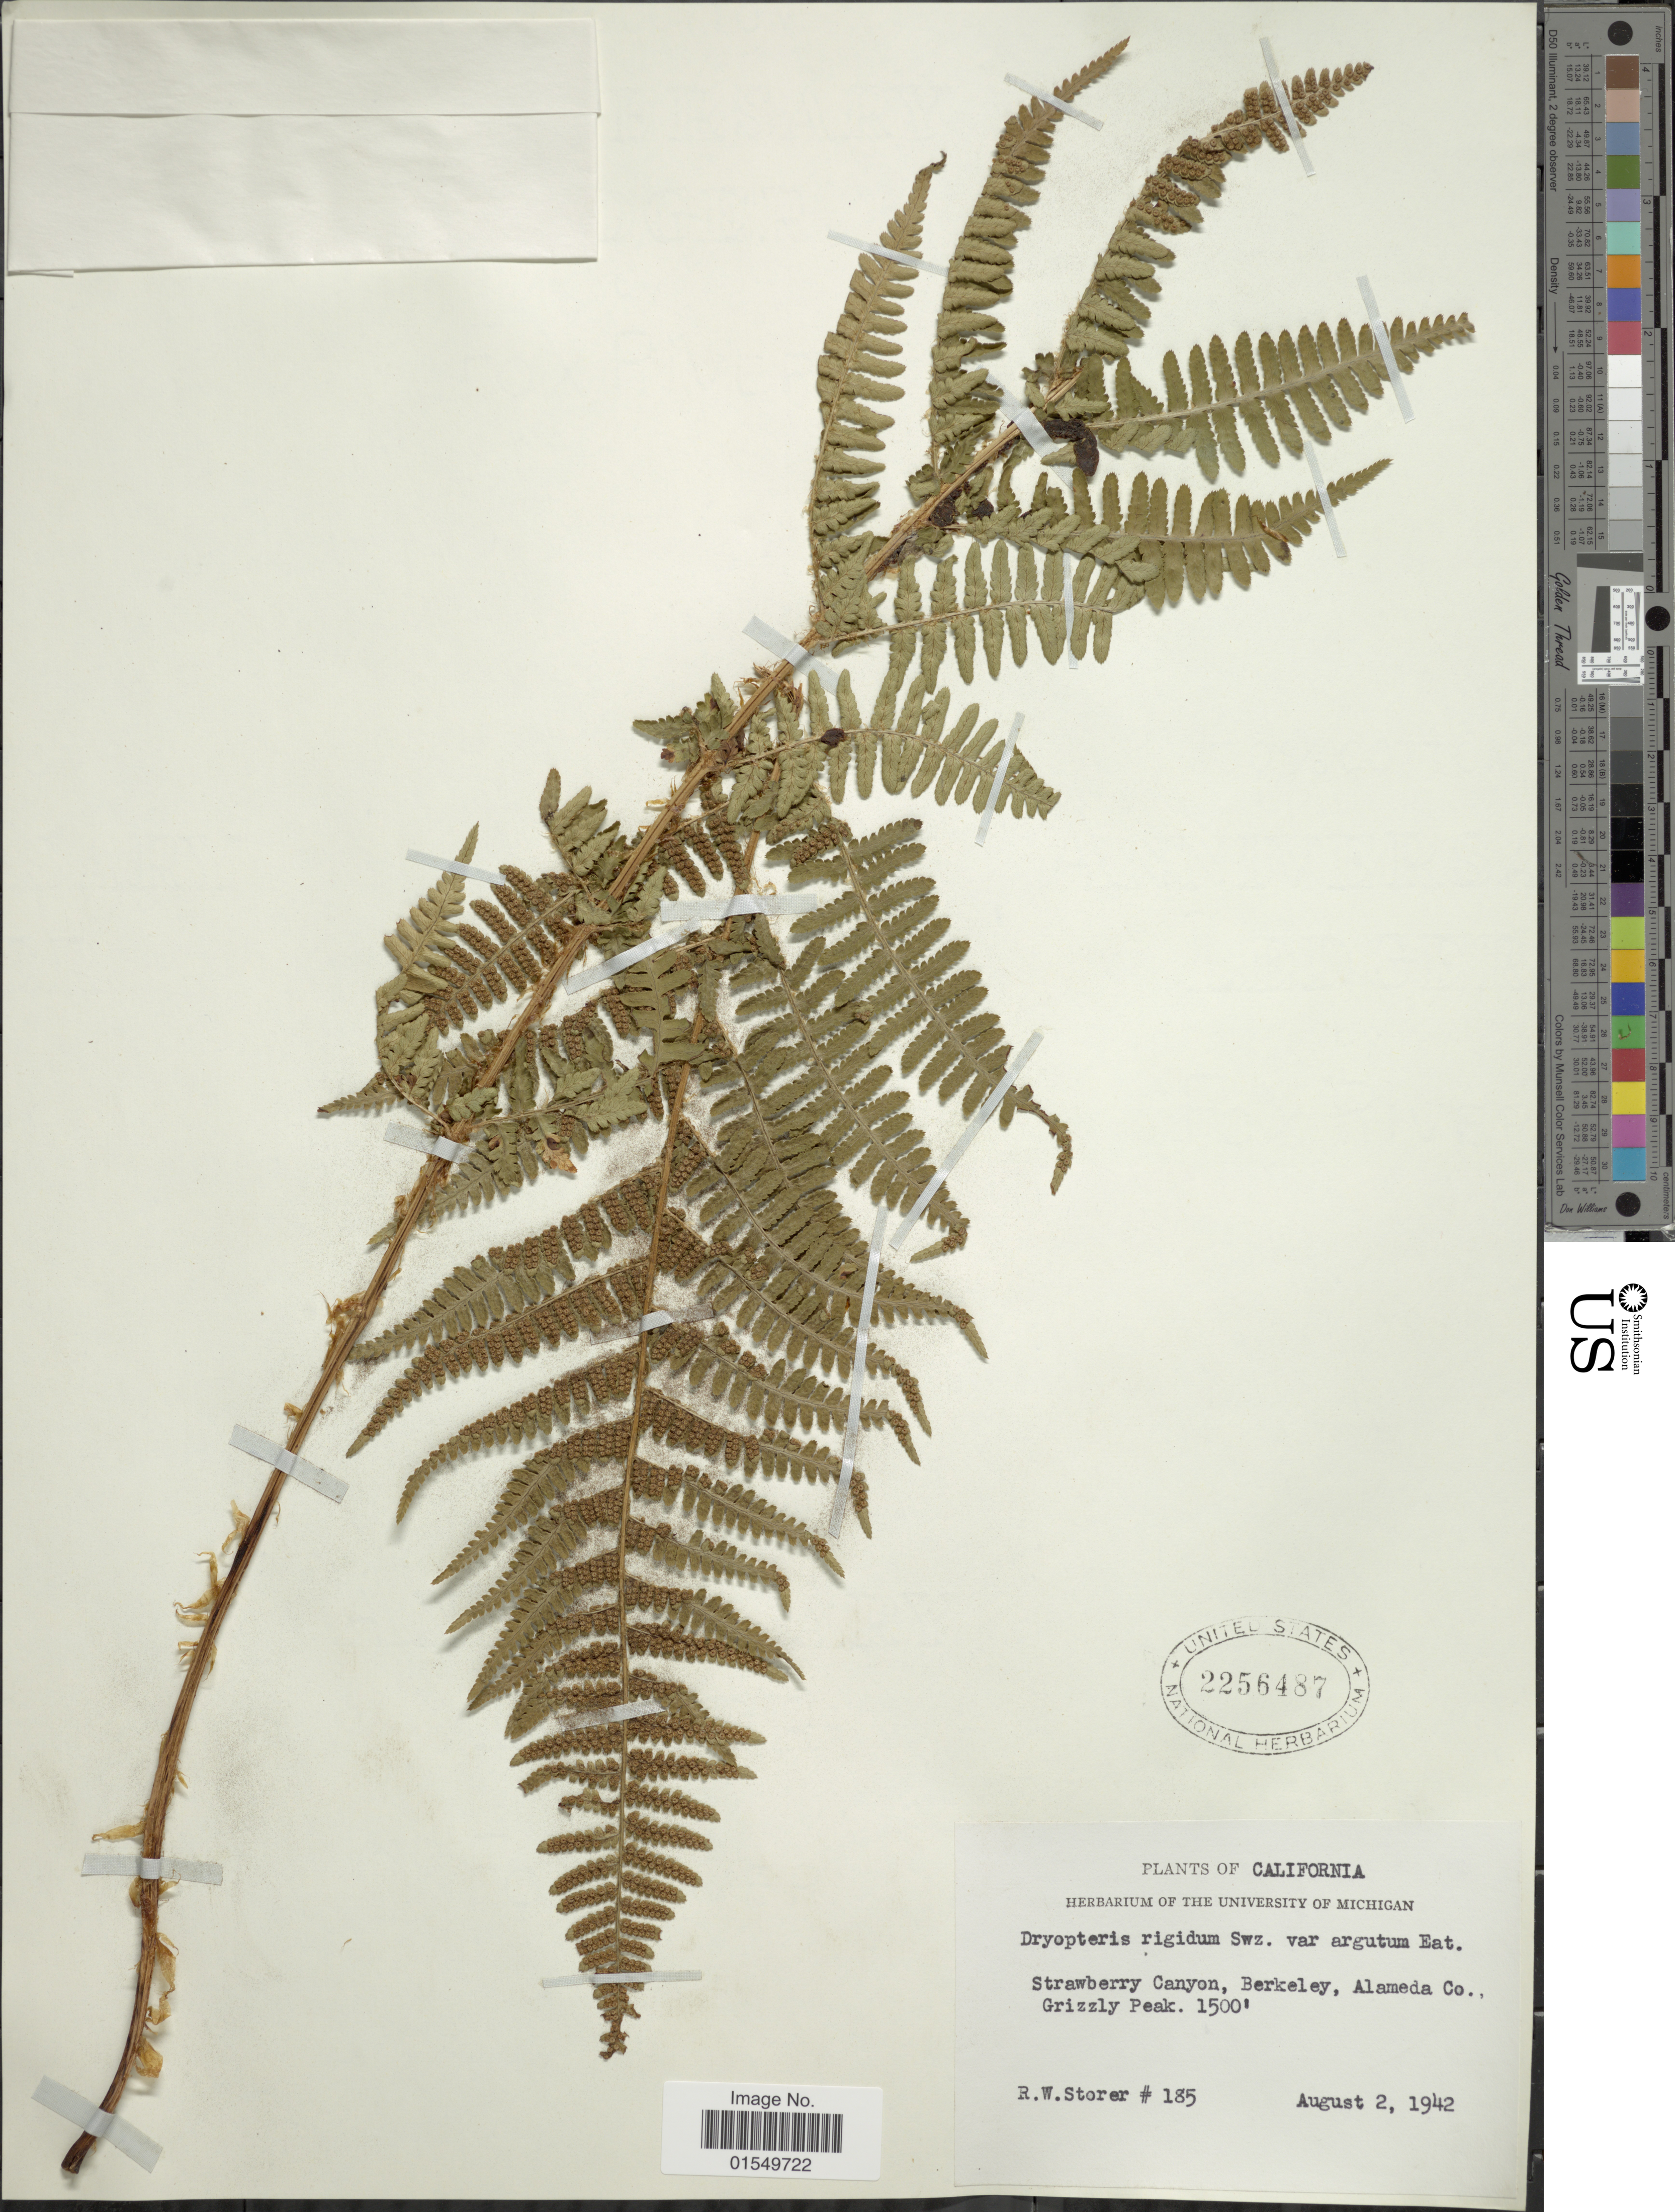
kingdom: Plantae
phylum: Tracheophyta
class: Polypodiopsida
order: Polypodiales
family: Dryopteridaceae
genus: Dryopteris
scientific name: Dryopteris arguta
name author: (Kaulf.) Maxon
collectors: R. Storer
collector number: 185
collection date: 1942-08-02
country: United States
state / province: California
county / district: Alameda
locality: Strawberry Canyon, Berkeley, Alameda Co., Grizzly Peak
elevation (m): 457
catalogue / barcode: US 2256487